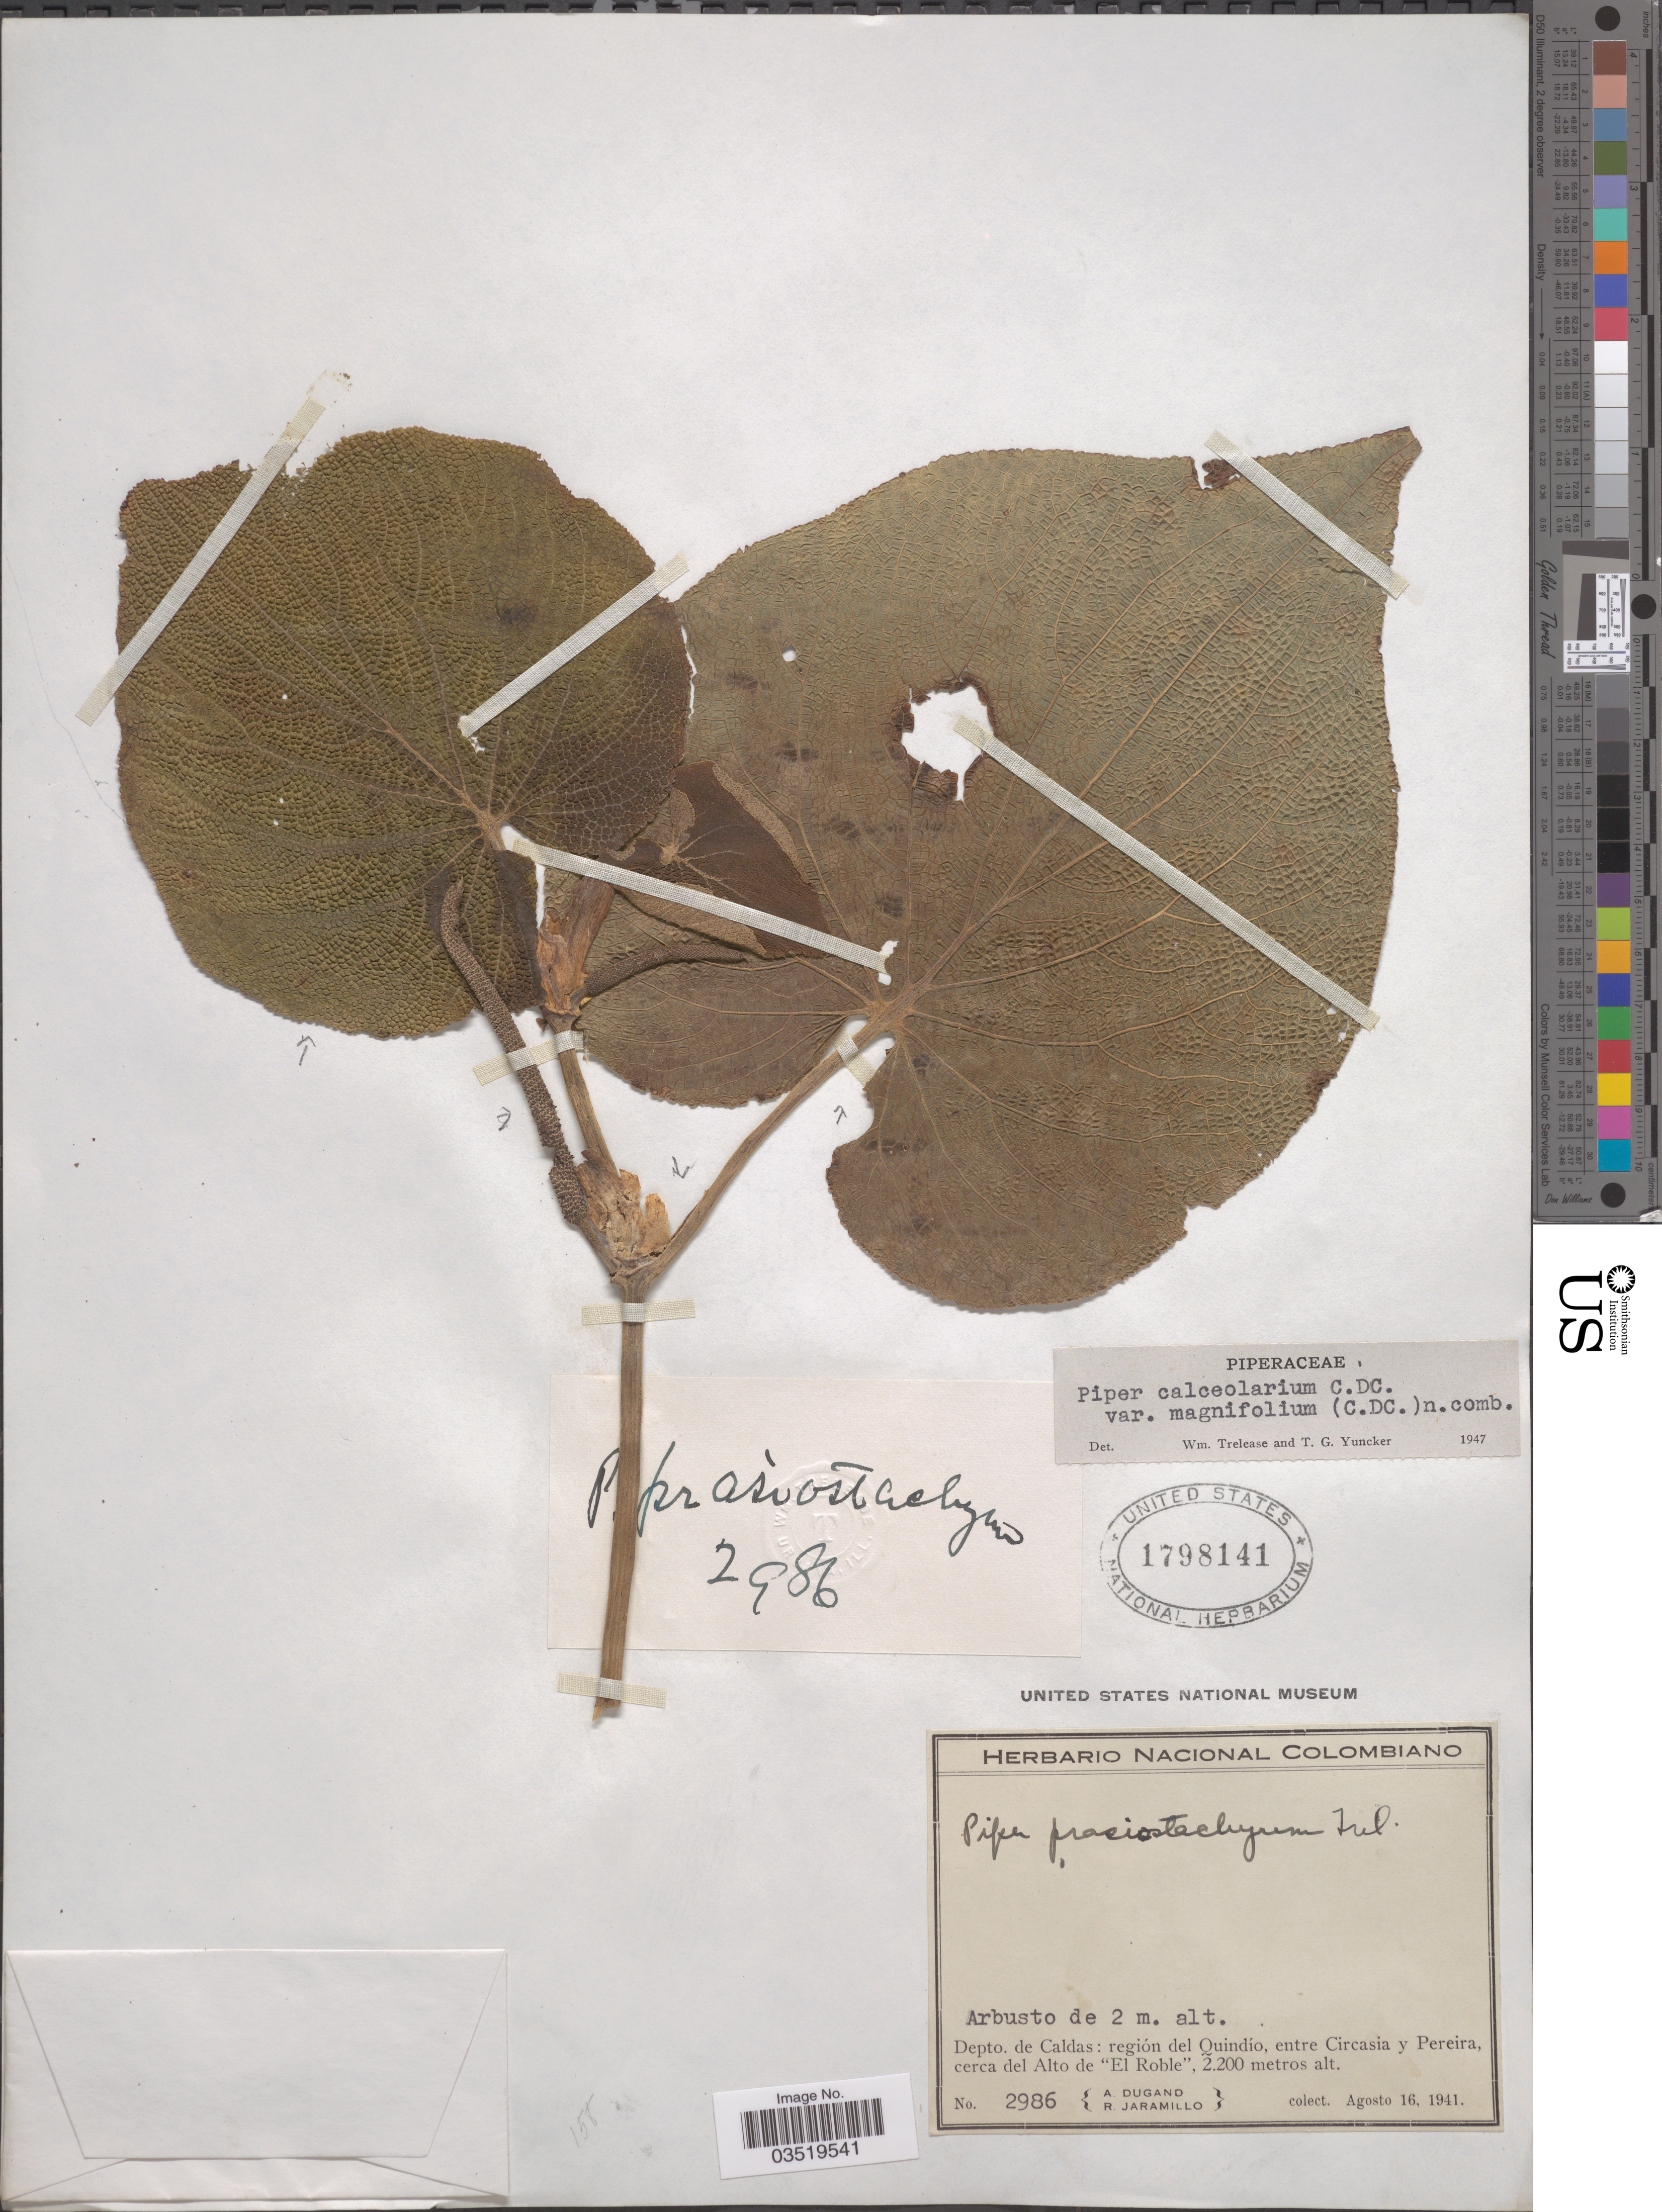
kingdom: Plantae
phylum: Tracheophyta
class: Magnoliopsida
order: Piperales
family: Piperaceae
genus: Piper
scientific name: Piper calceolarium var. magnifolium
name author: (C. DC.) Trel. & Yunck.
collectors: A. Dugand & R. Jaramillo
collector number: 2986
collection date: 1941-08-16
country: Colombia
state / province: Caldas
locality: Depto. de Caldas: región del Quindío, entre Circasia y Pereira, cerca del Alto de 'El Roble'.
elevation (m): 2200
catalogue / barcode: US 1798141